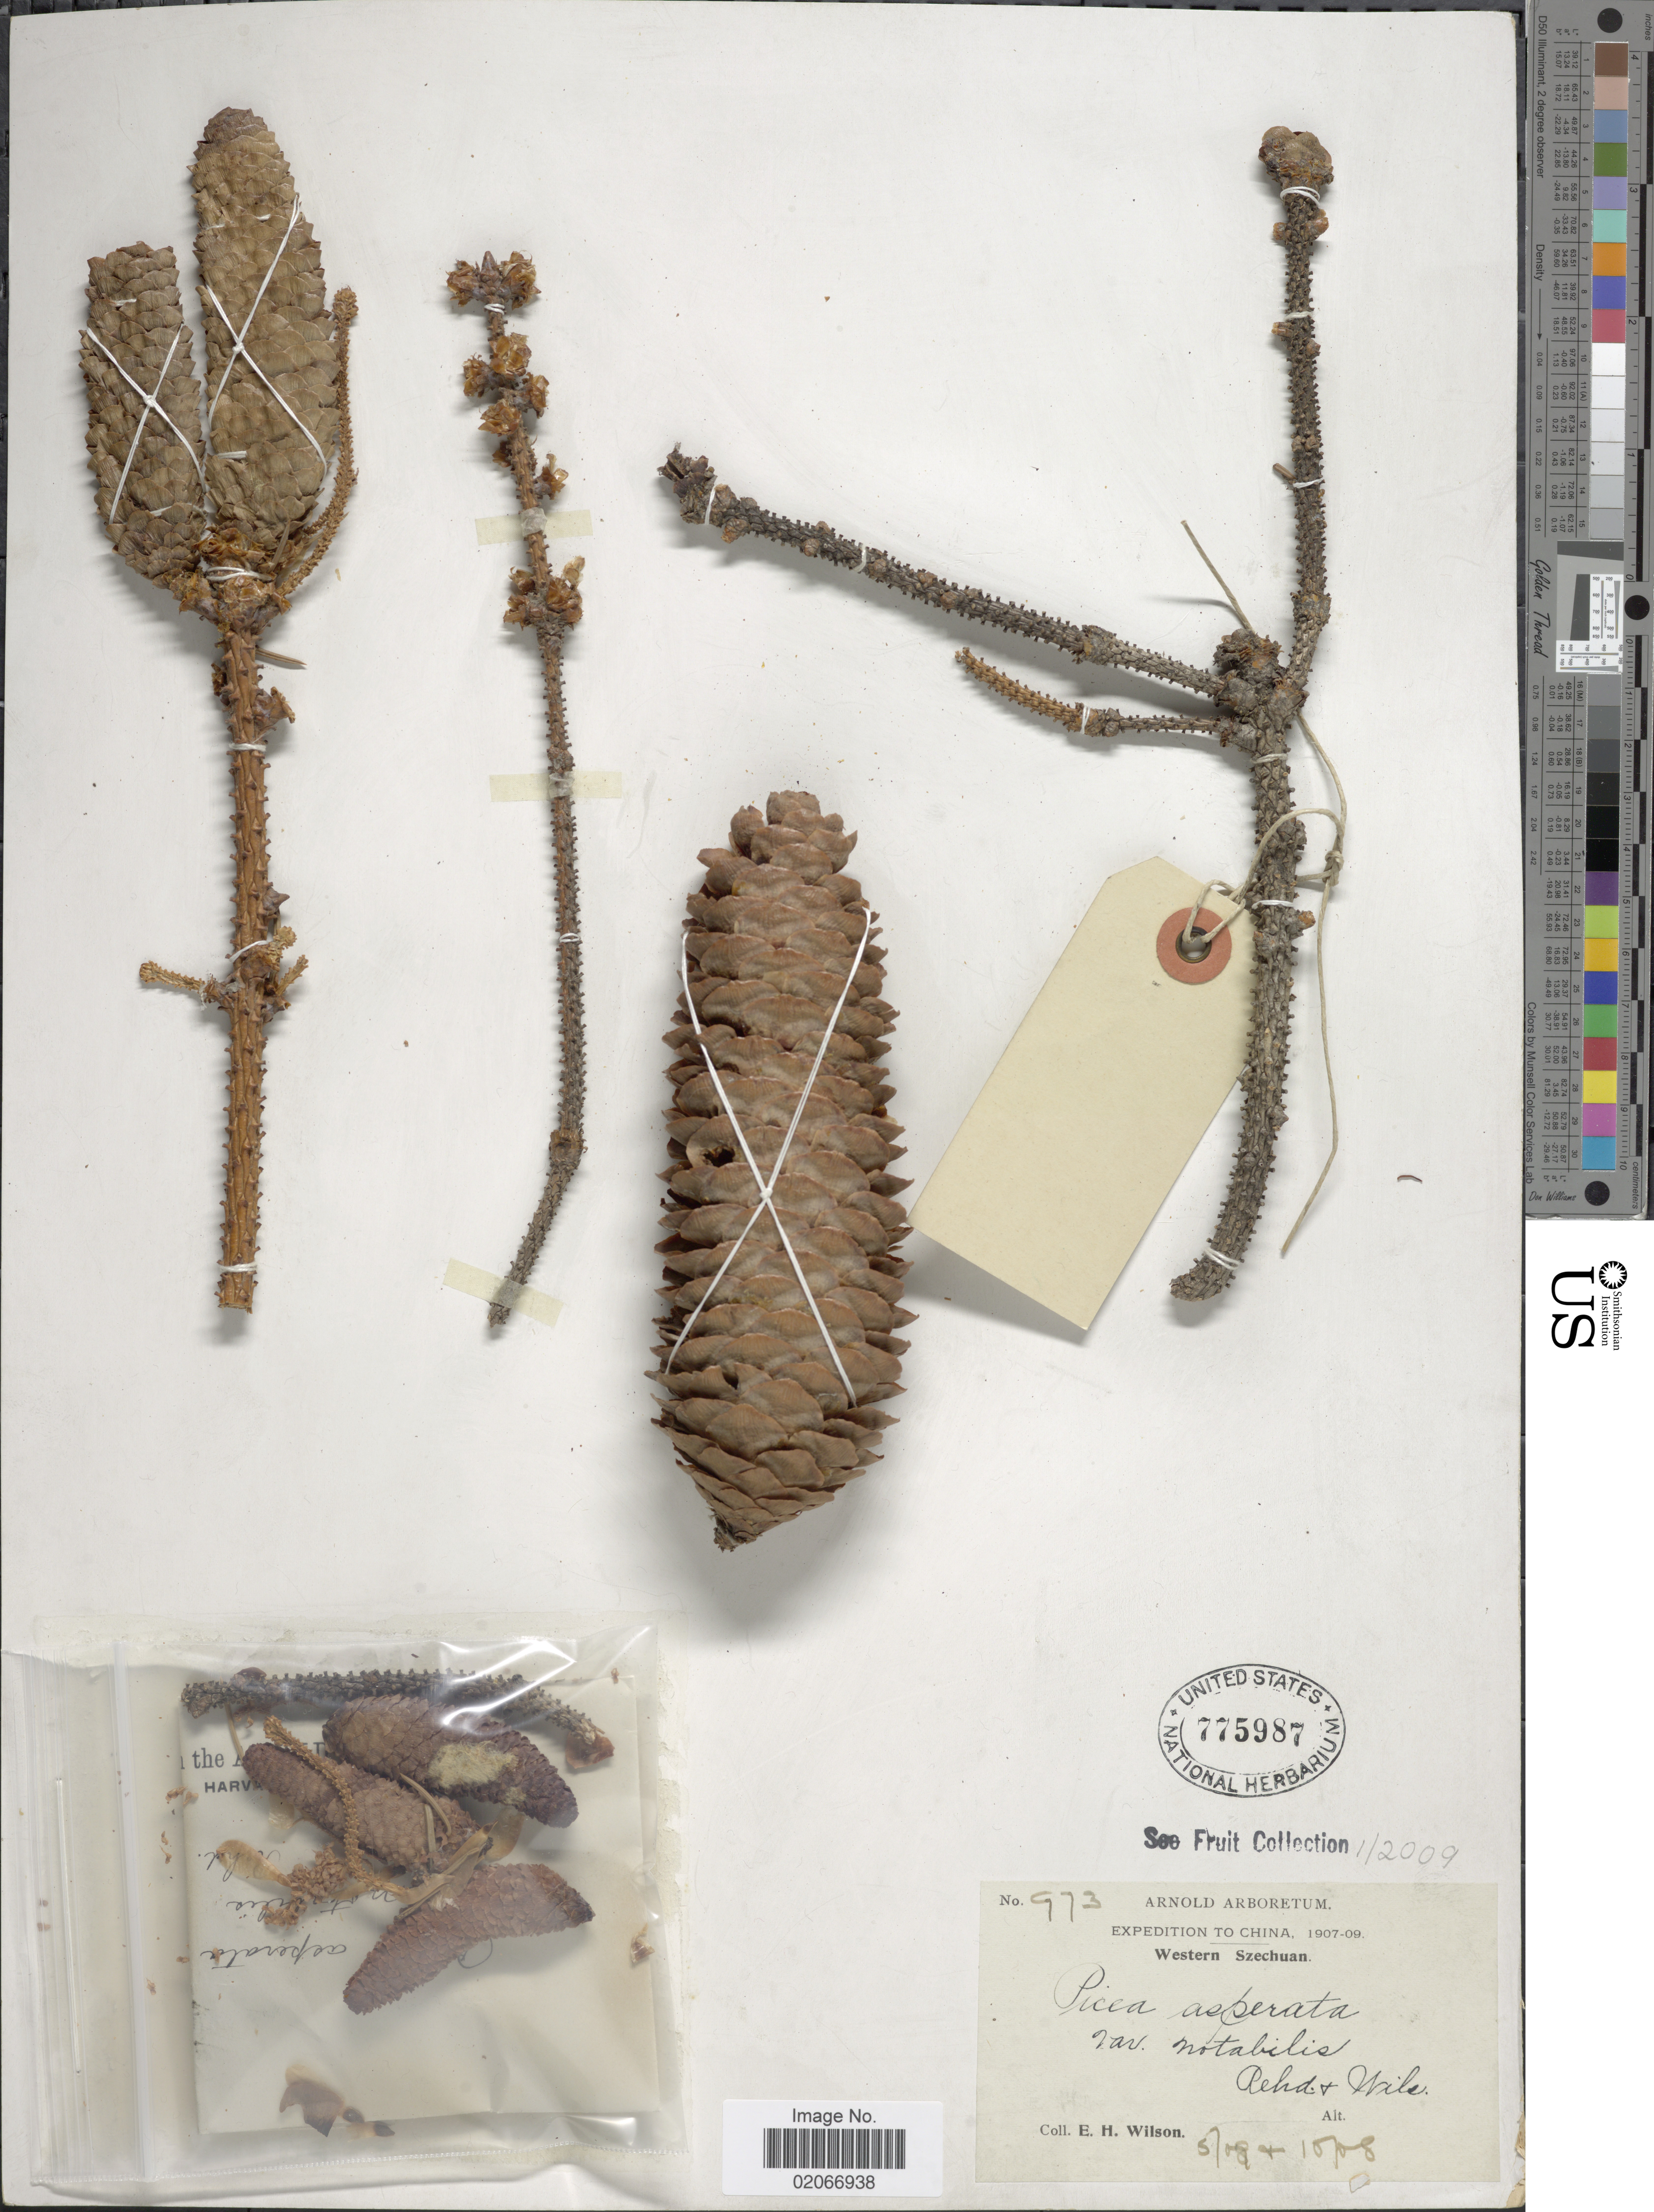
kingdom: Plantae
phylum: Tracheophyta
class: Pinopsida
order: Pinales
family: Pinaceae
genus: Picea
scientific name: Picea asperata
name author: Mast.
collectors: E. Wilson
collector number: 973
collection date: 1908-05/1908-10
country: China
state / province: Sichuan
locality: Western Szechuan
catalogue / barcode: US 775987